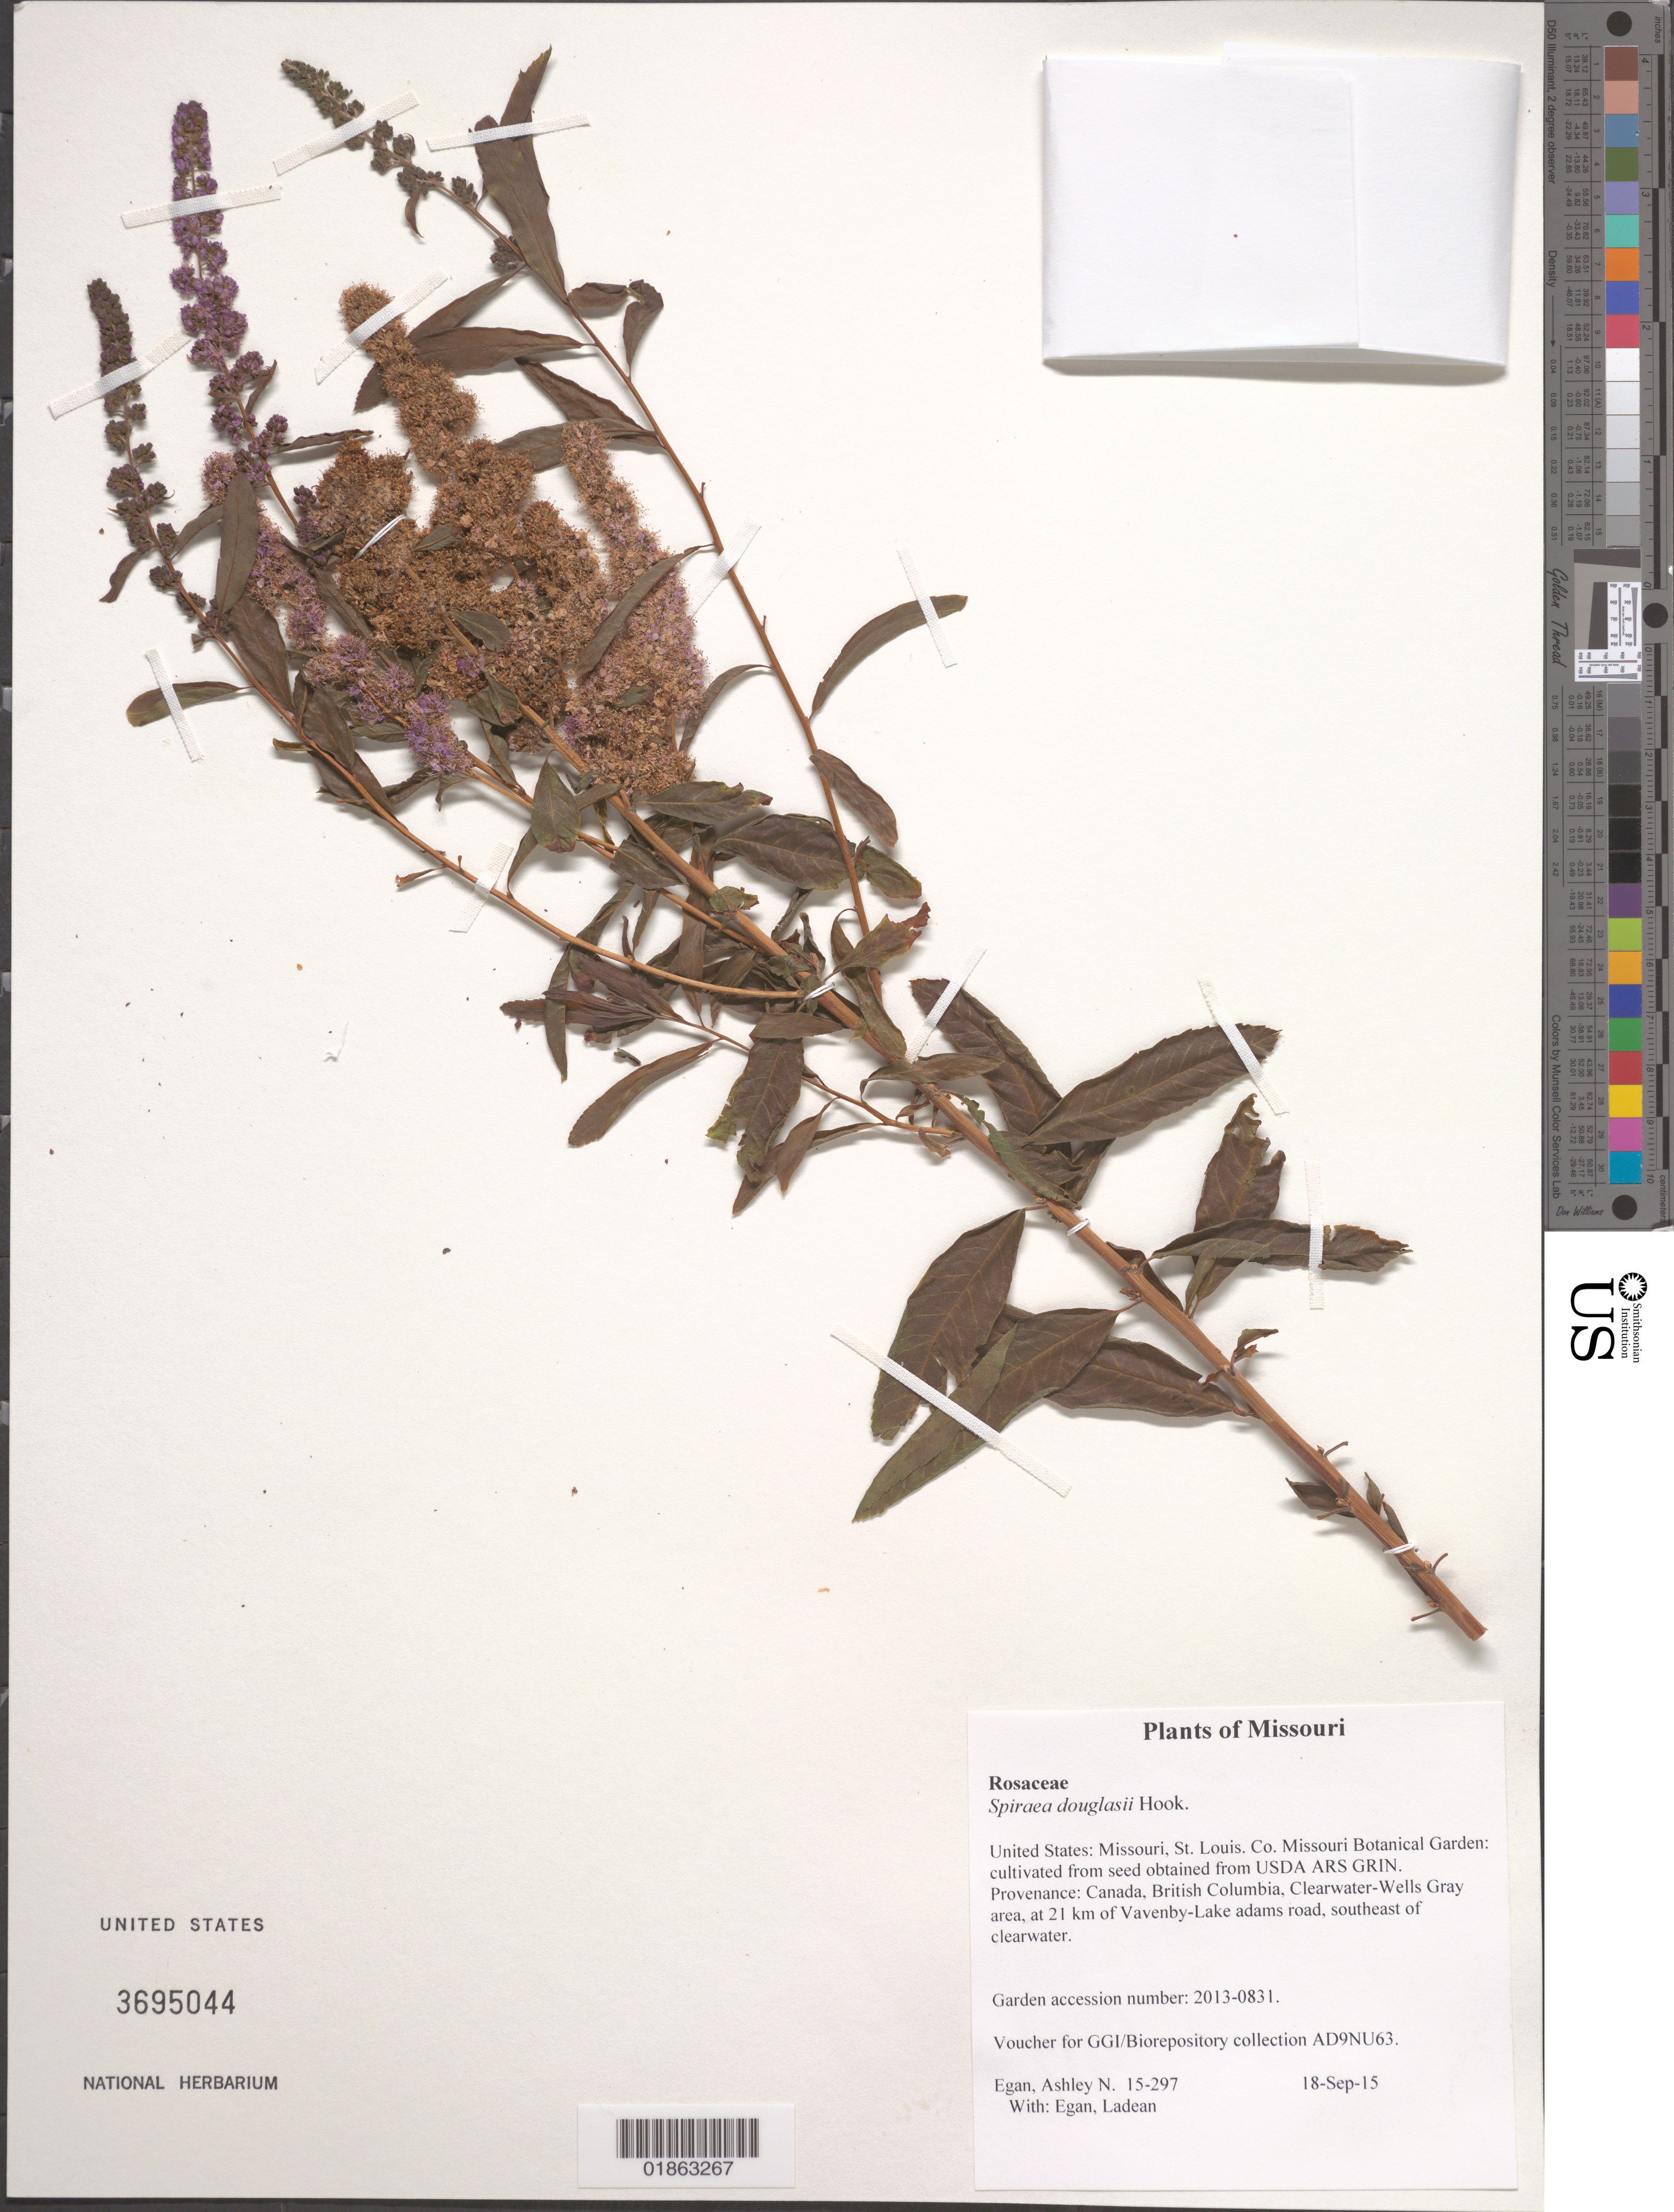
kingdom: Plantae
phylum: Tracheophyta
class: Magnoliopsida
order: Rosales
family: Rosaceae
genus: Spiraea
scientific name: Spiraea douglasii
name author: Hook.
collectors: A. N. Egan & L. Egan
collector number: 15-297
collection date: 2015-09-18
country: United States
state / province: Missouri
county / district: St. Louis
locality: Missouri Botanical Garden: cultivated from seed obtained from USDA ARS GRIN. Provenance: Canada, British Columbia, Clearwater-Wells Gray area, at 21 km of Vavenby-Lake adams road, southeast of clearwater.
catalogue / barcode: US 3695044